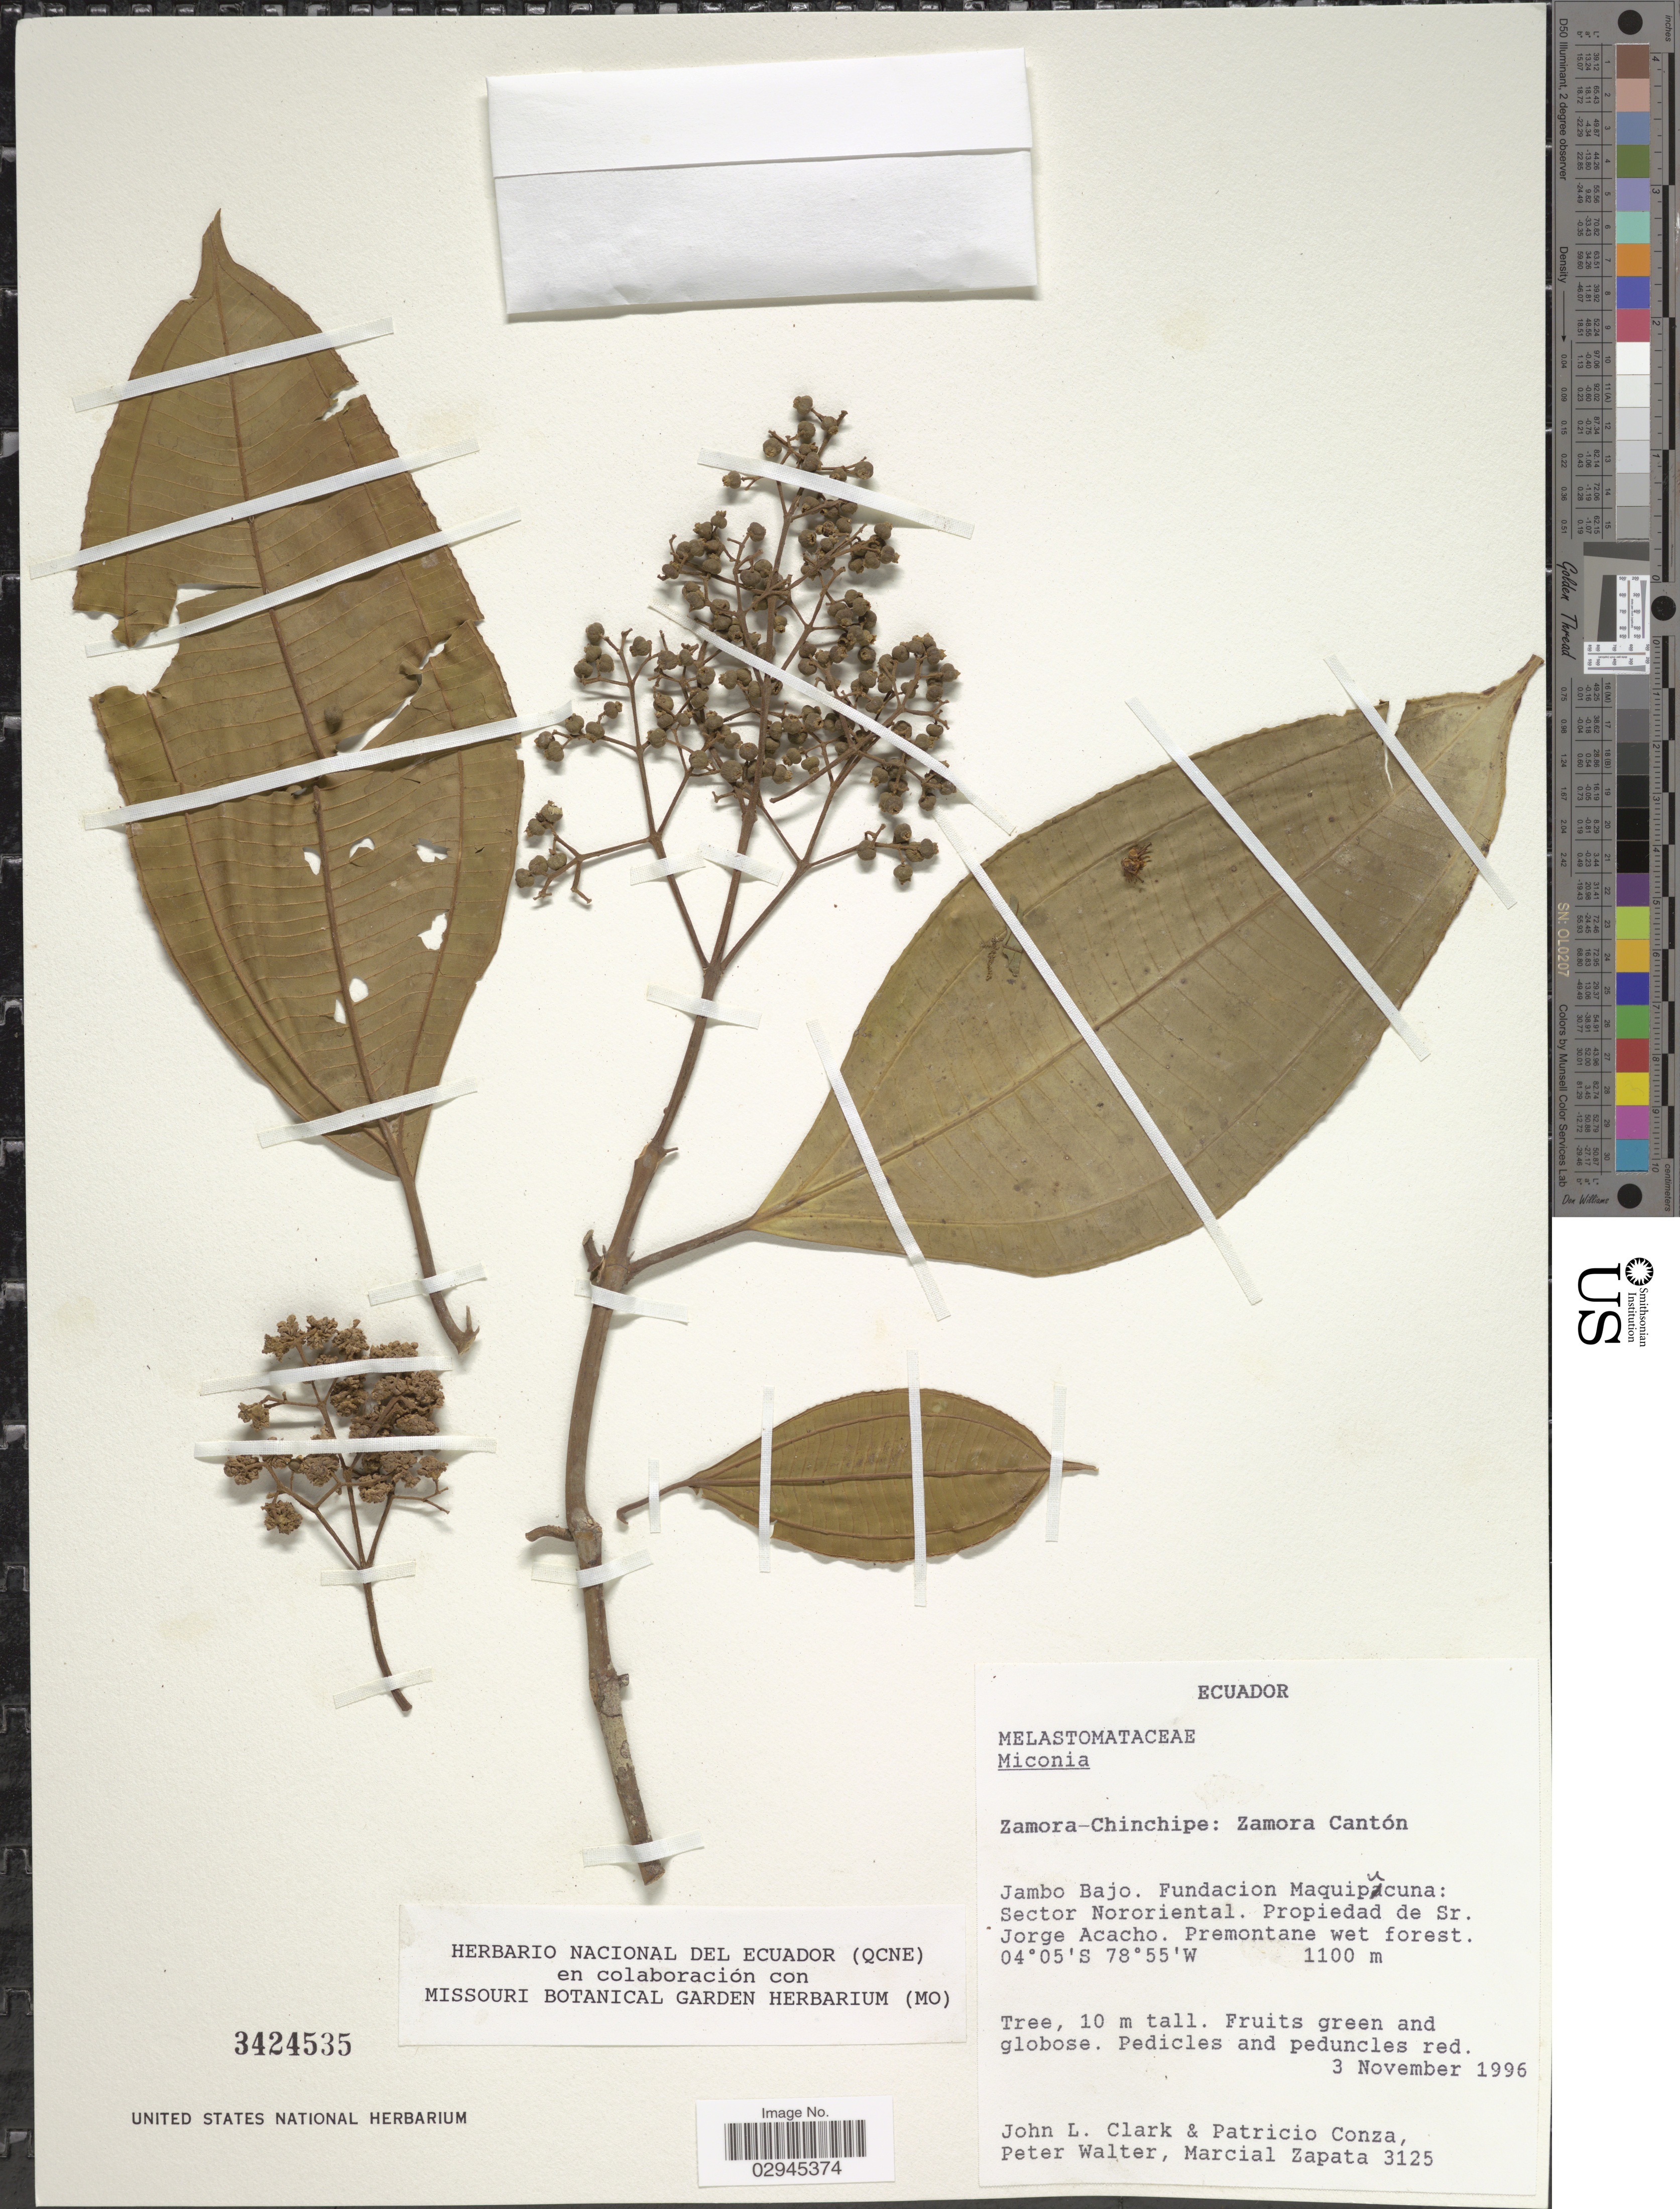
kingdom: Plantae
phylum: Tracheophyta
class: Magnoliopsida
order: Myrtales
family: Melastomataceae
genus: Miconia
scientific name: Miconia sp.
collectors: J. L. Clark, P. Conza, P. Walter & M. Zapata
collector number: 3125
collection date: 1996-11-03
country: Ecuador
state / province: Zamora-Chinchipe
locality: Zamora Cantón. Jambo Bajo. Fundacion Maquipucuna: Sector Nororiental. Propiedad de Sr. Jorge Acacho. Premontane wet forest.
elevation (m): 1100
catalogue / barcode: US 3424535